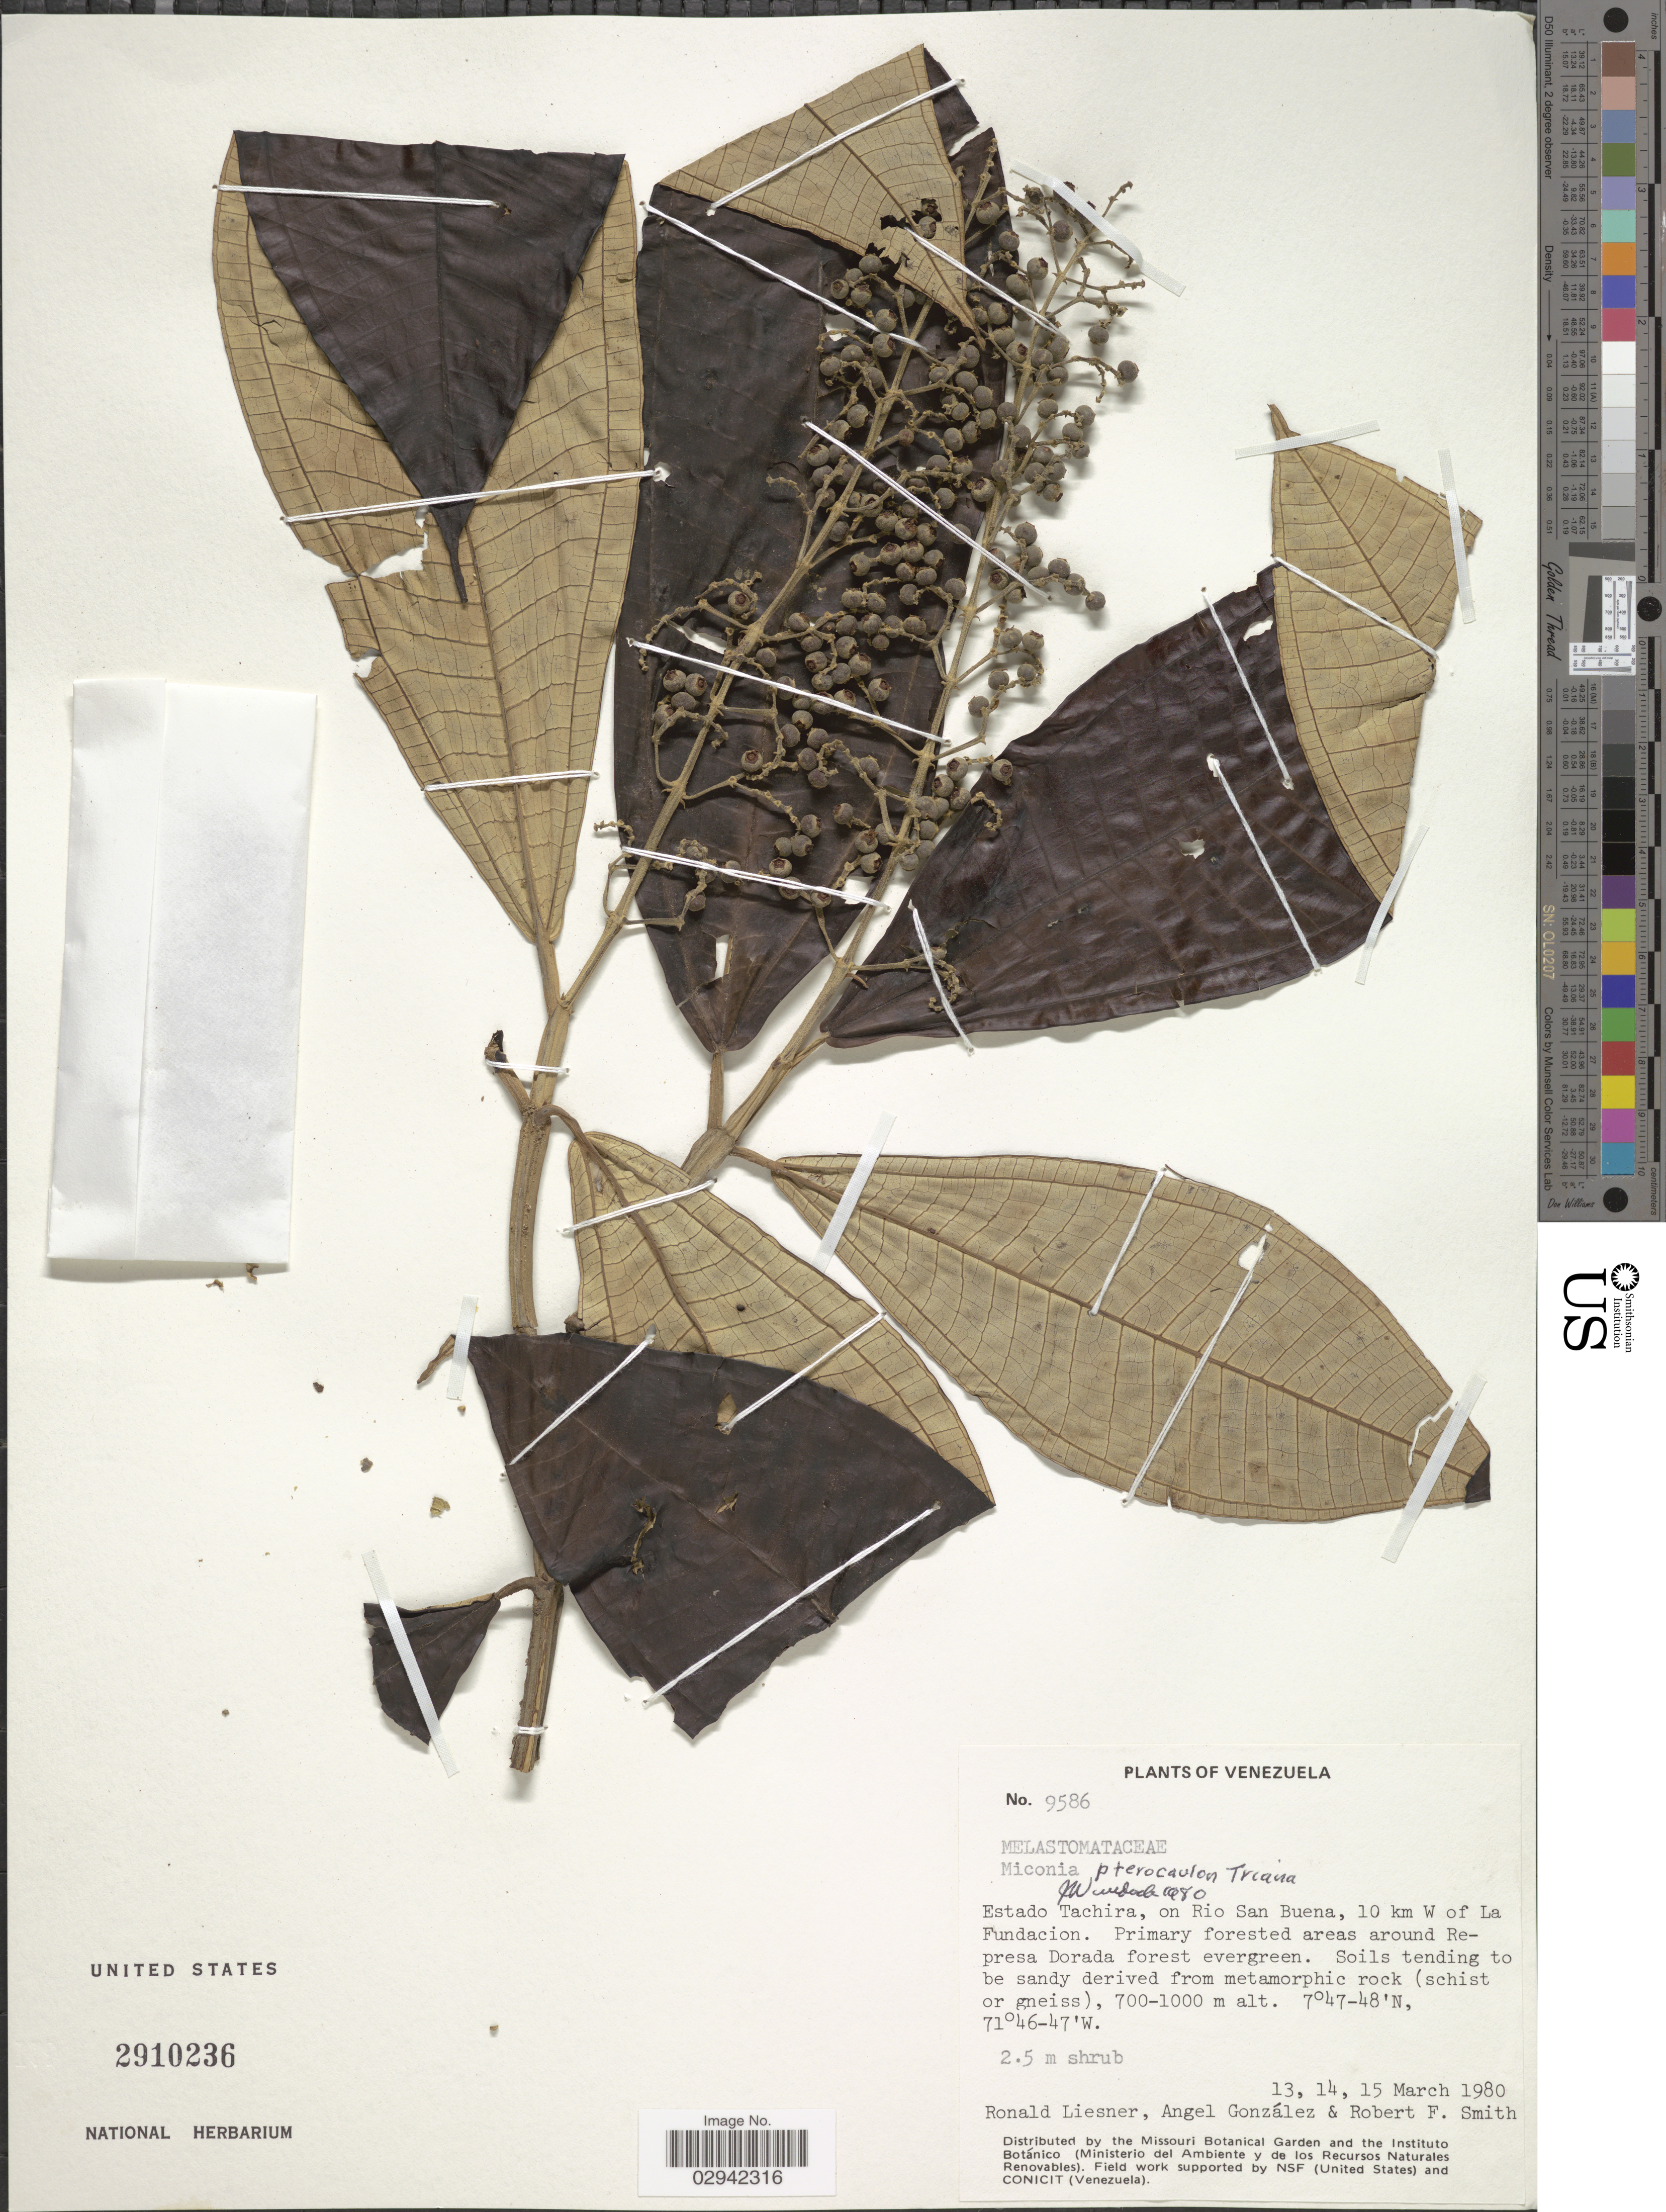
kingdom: Plantae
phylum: Tracheophyta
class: Magnoliopsida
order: Myrtales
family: Melastomataceae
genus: Miconia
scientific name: Miconia pterocaulon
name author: Triana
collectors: R. L. Liesner, A. C. González & R. F. Smith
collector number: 9586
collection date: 1980-03-13/1980-03-15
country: Venezuela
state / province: Tachira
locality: On Rio San Buena, 10 km W of La Fundacion. Primary forested areas around Represa Dorada forest evergreen.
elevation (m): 700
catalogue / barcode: US 2910236